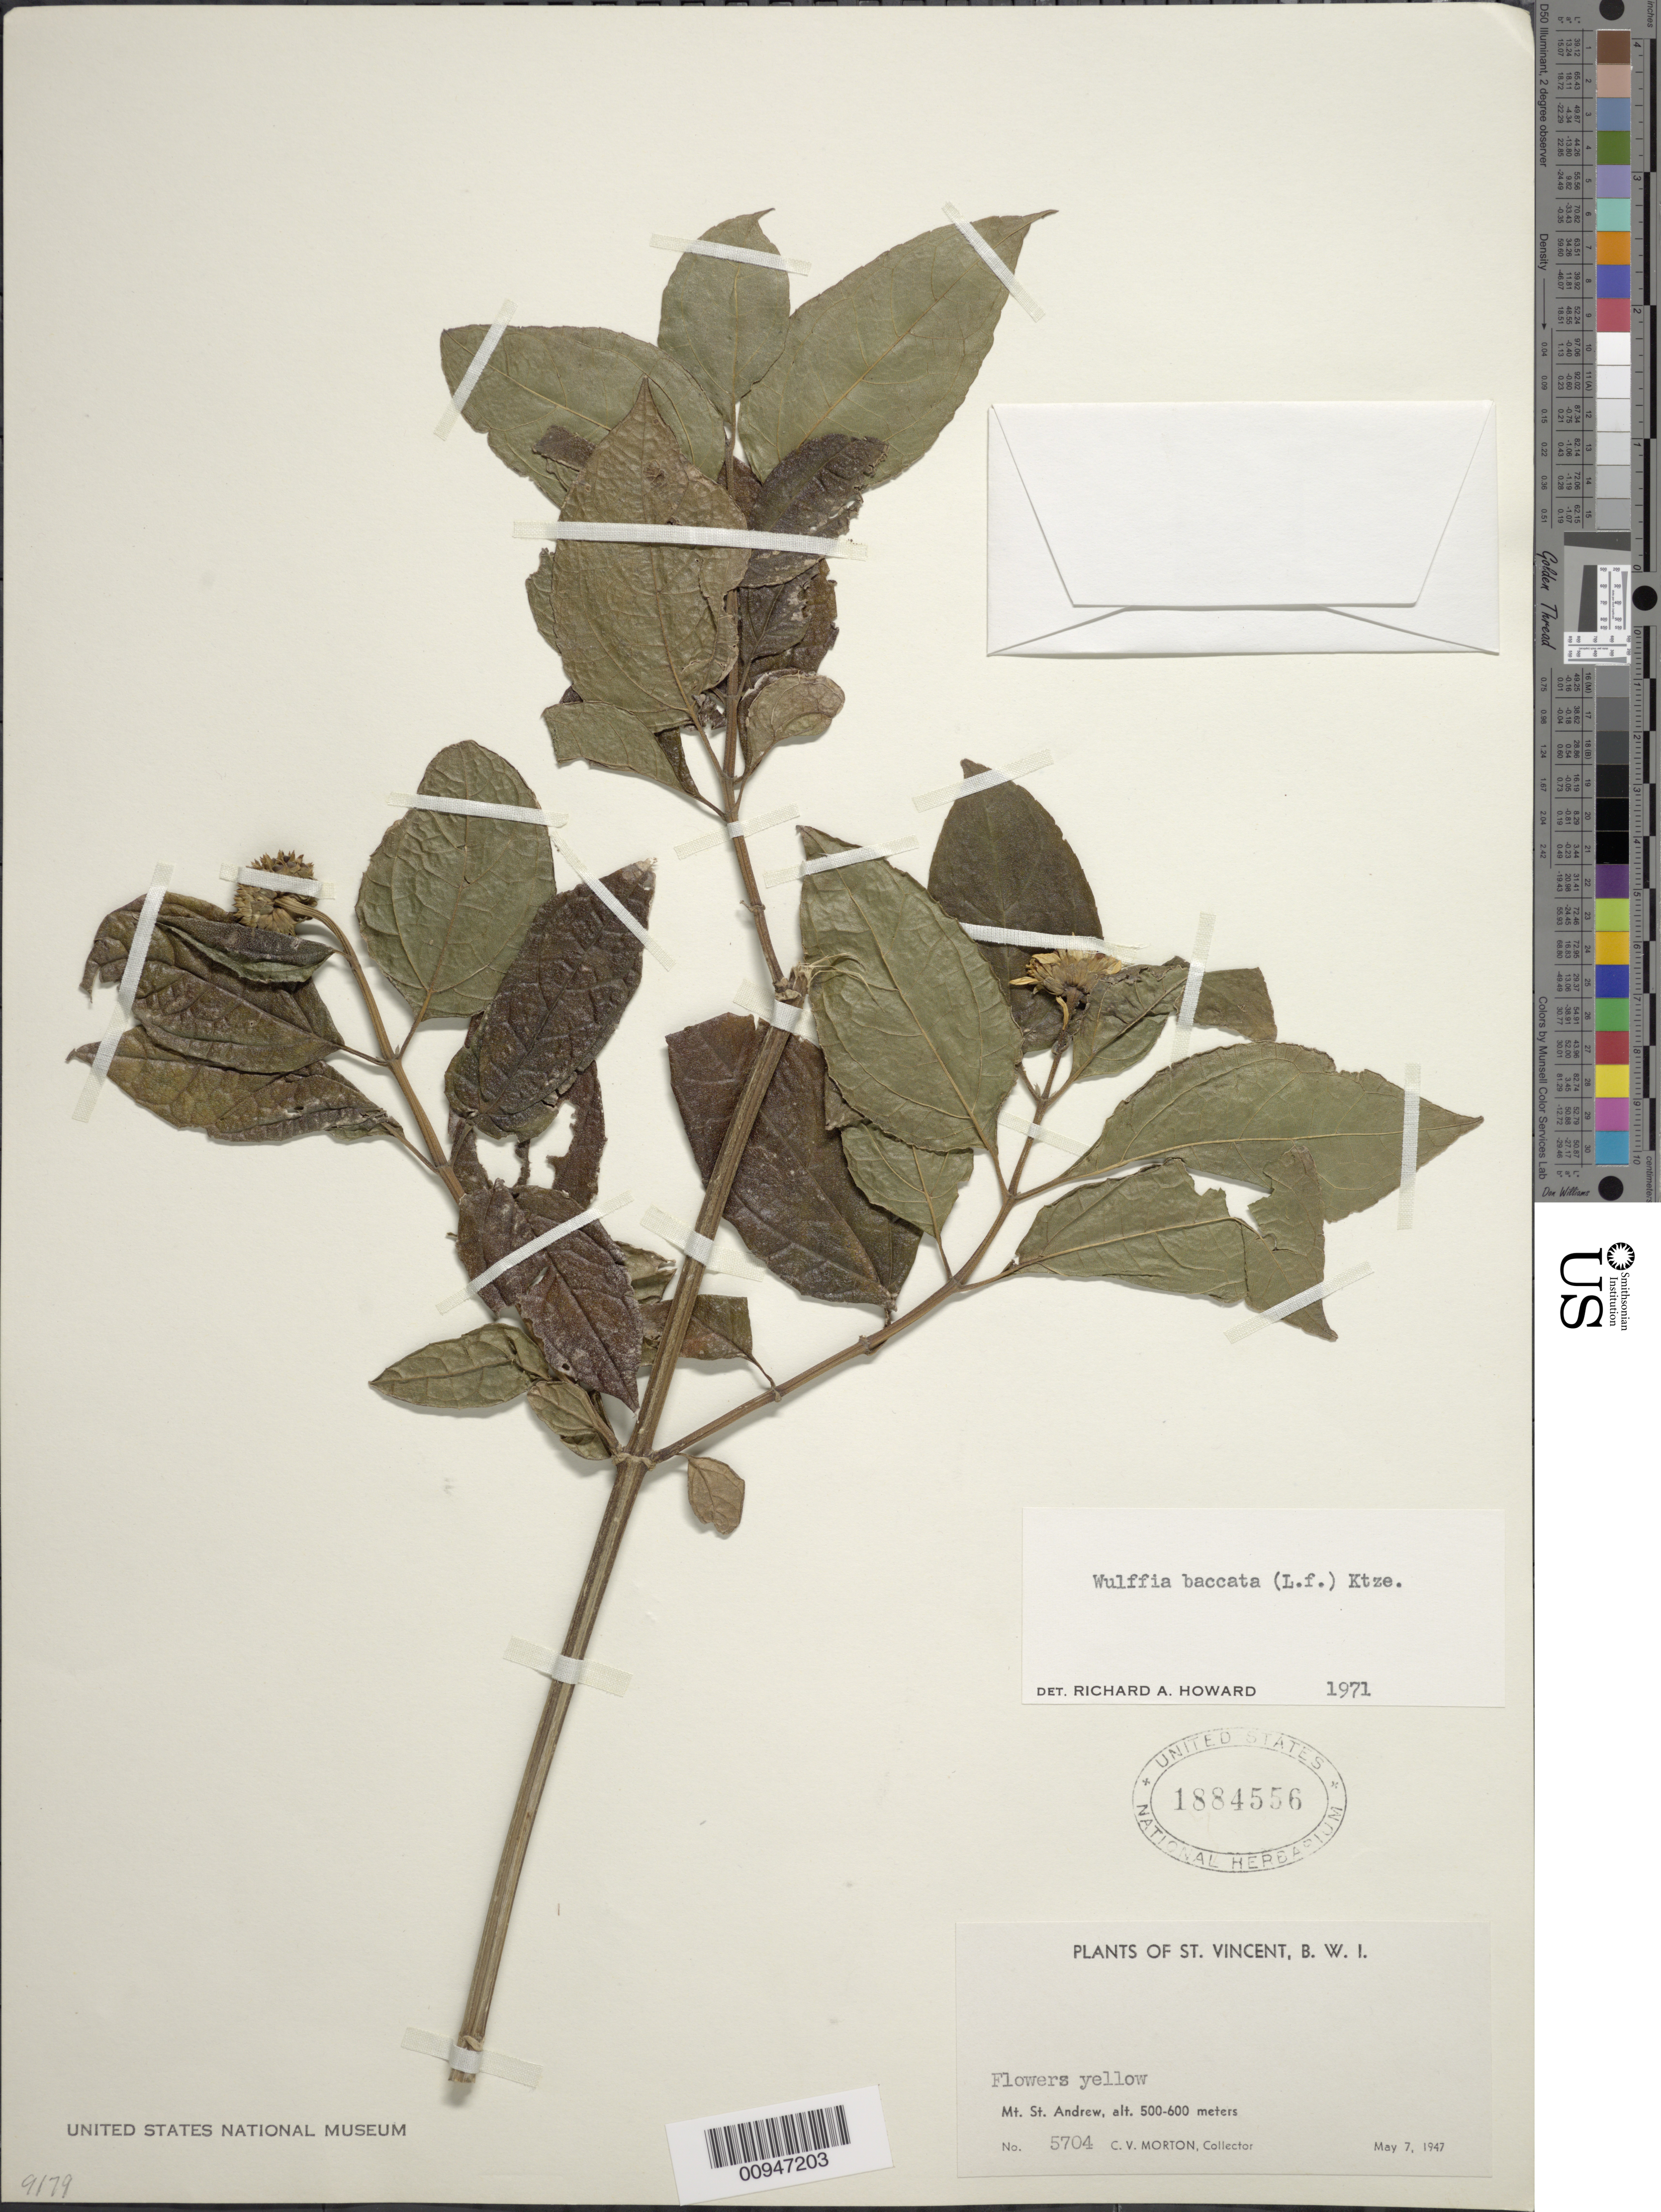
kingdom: Plantae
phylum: Tracheophyta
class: Magnoliopsida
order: Asterales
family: Asteraceae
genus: Wulffia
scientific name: Wulffia baccata var. baccata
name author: (L.) Kuntze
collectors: C. V. Morton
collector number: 5704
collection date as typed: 07 May 1947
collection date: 1947-05-07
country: St. Vincent - Grenadines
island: St. Vincent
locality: Mt. St. Andrew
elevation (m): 500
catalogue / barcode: US 1884556